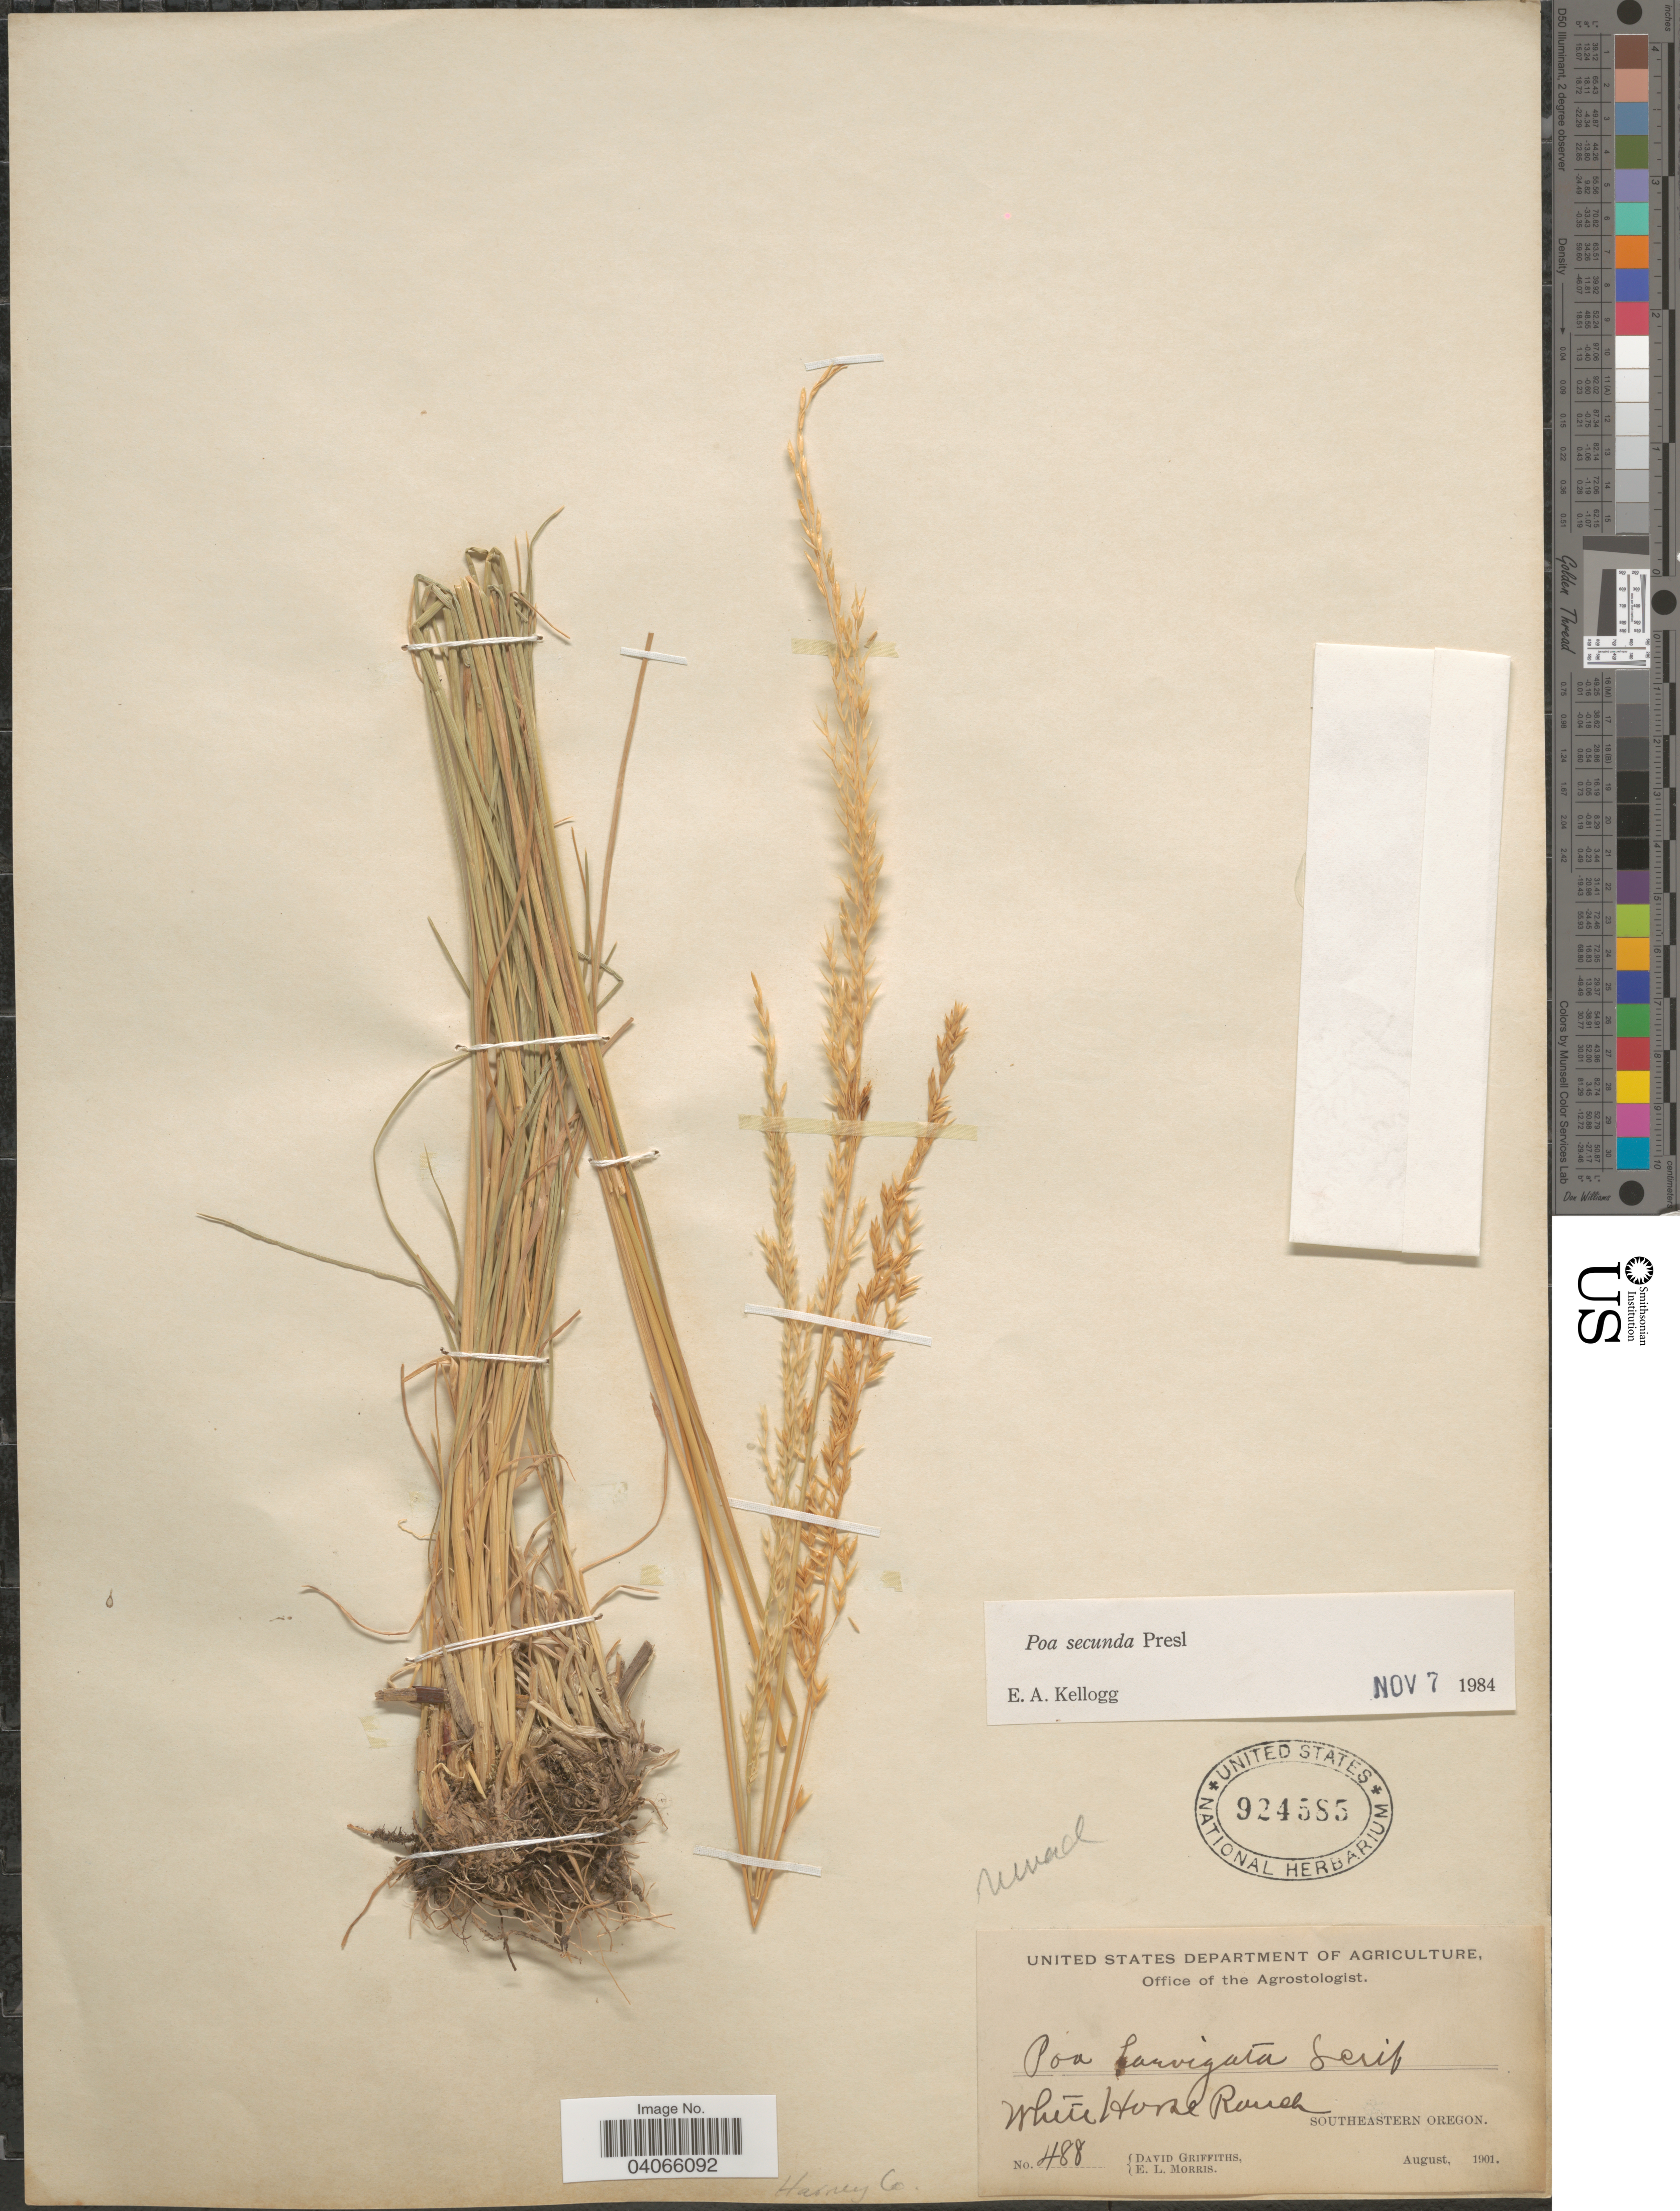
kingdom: Plantae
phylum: Tracheophyta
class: Liliopsida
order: Poales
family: Poaceae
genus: Poa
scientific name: Poa secunda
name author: J. Presl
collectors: D. Griffiths & E. Morris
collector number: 488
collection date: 1901-08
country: United States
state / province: Oregon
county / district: Harney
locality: Harney Co. White Horse Ranch. Southeastern Oregon.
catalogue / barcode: US 924585